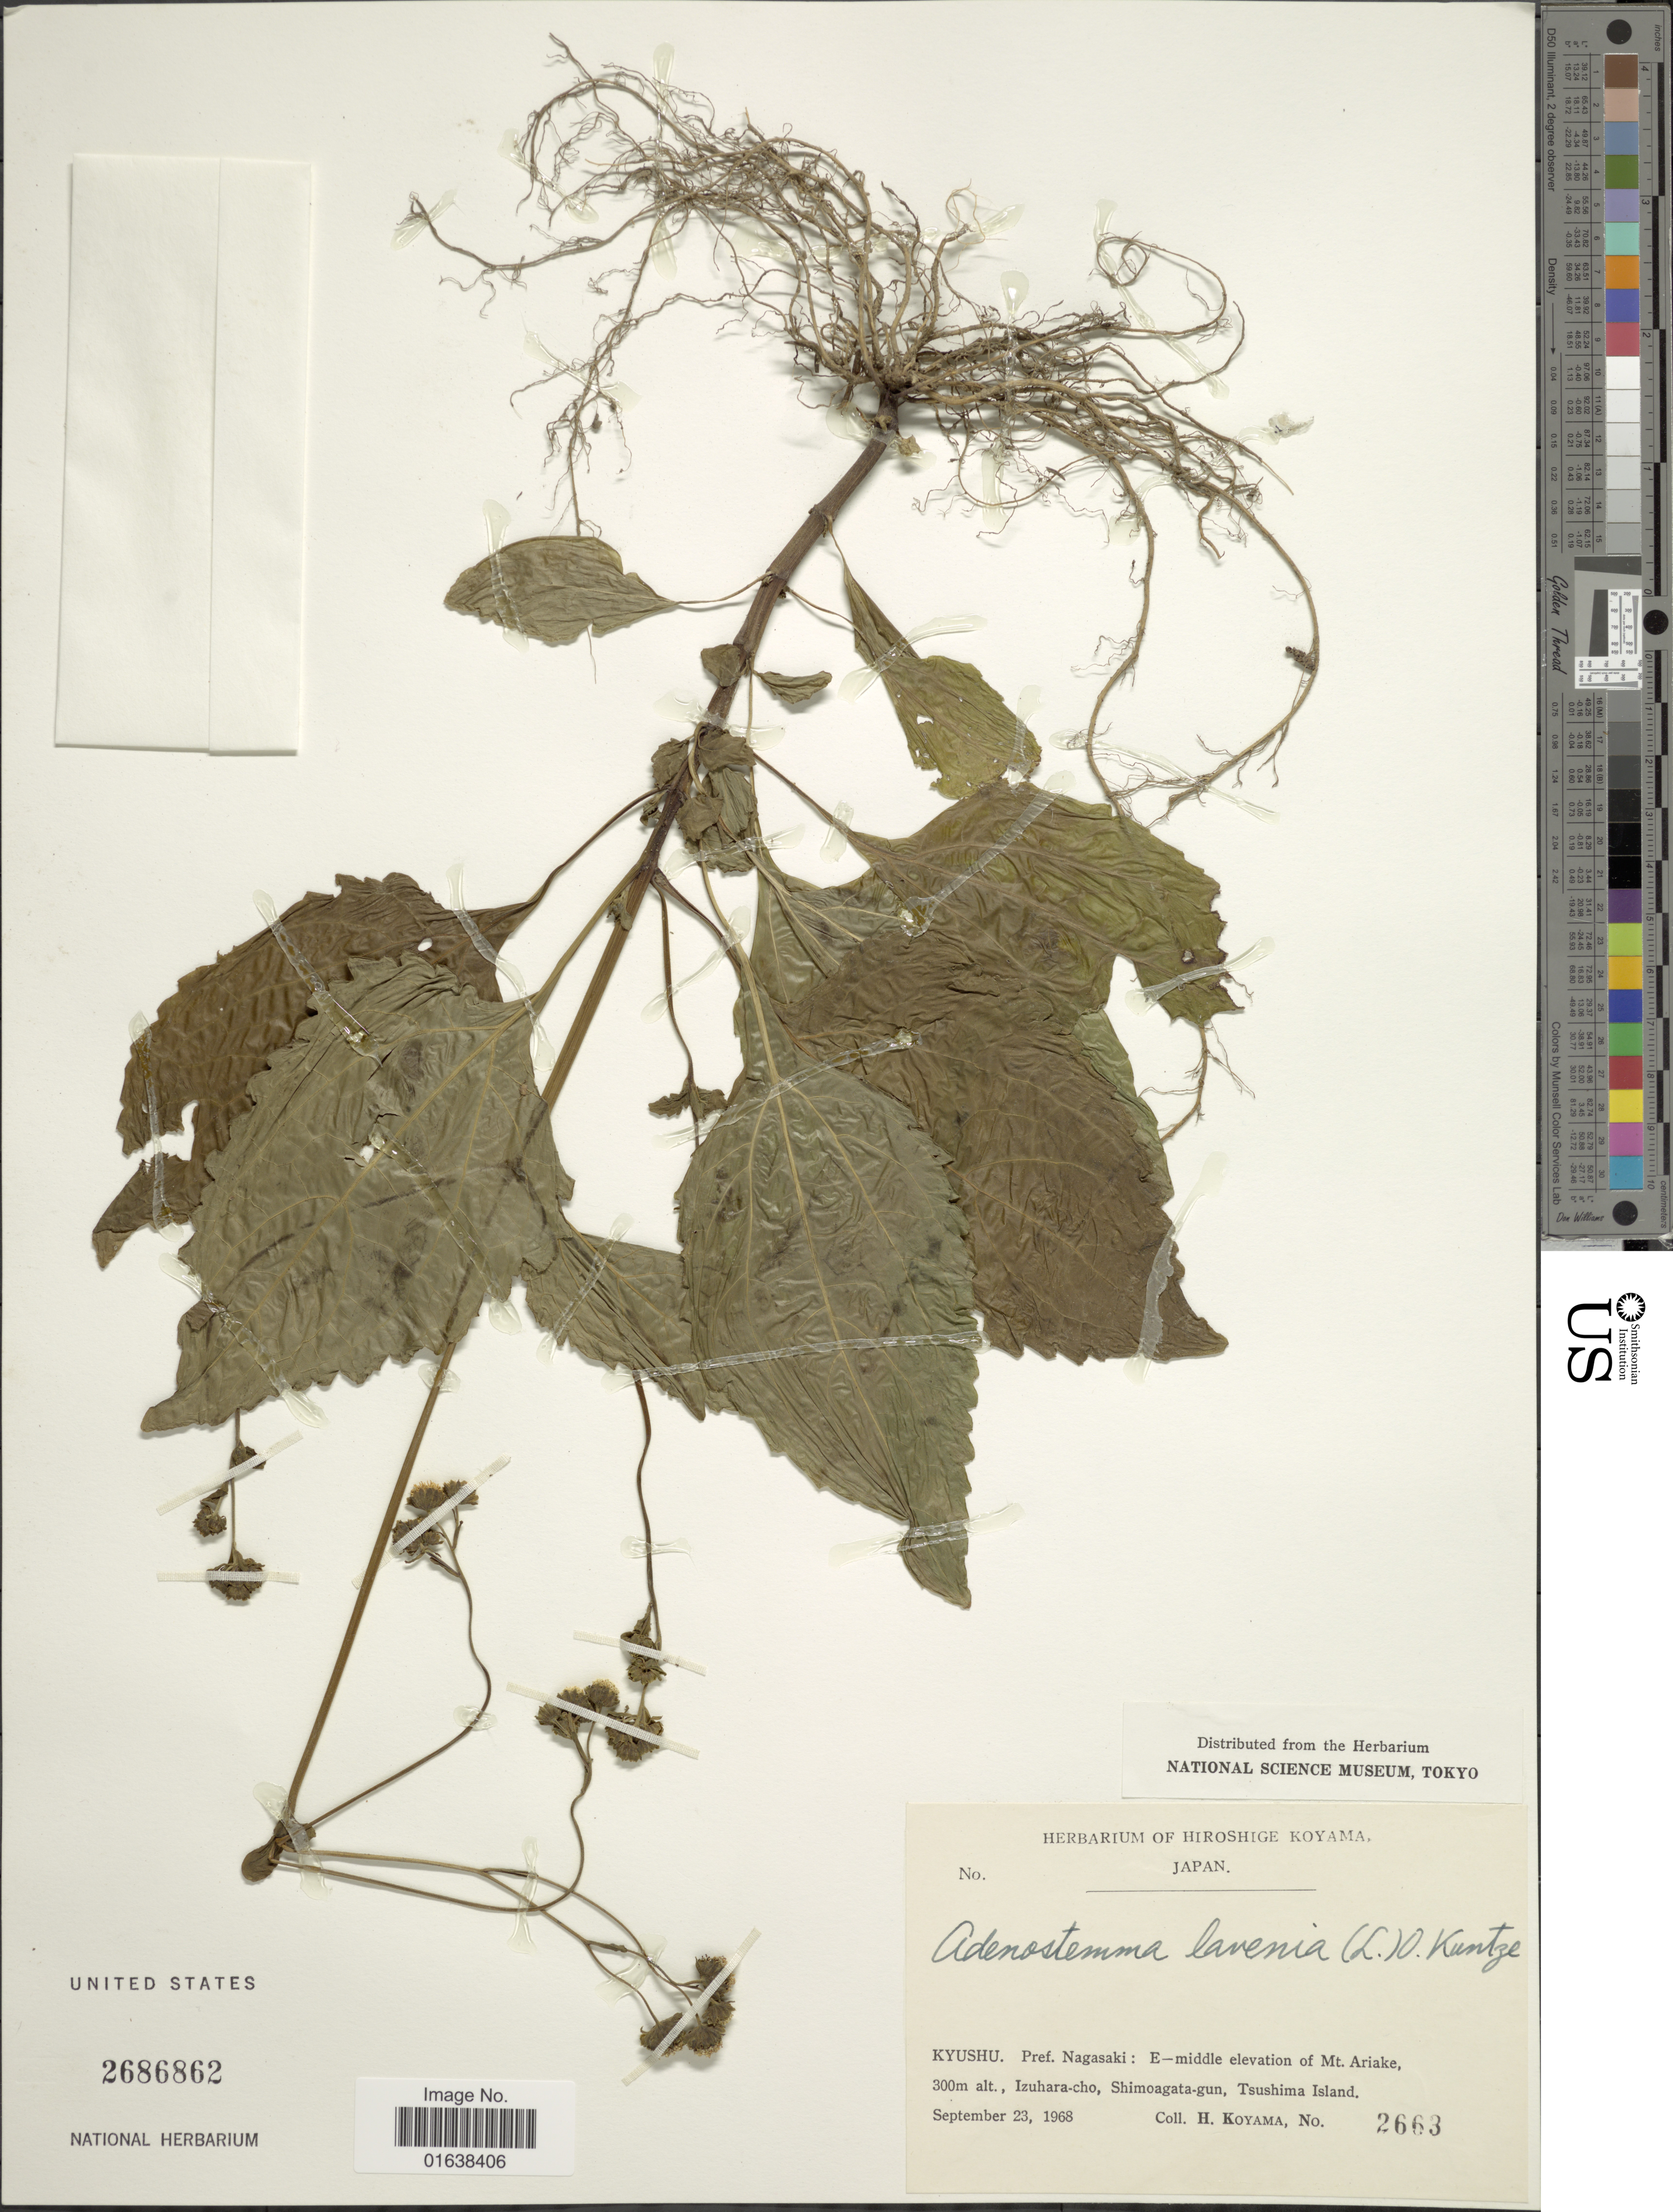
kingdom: Plantae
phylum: Tracheophyta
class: Magnoliopsida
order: Asterales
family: Asteraceae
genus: Adenostemma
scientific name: Adenostemma lavenia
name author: (L.) Kuntze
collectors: H. Koyama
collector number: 2663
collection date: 1968-09-23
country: Japan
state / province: Nagasaki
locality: Japan. Kyushu. Pref. Nagasaki: E-middle elevation of Mt. Ariake. Izuhara-cho, Shimoagata-gun, Tsushima Island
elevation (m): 300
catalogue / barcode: US 2686862